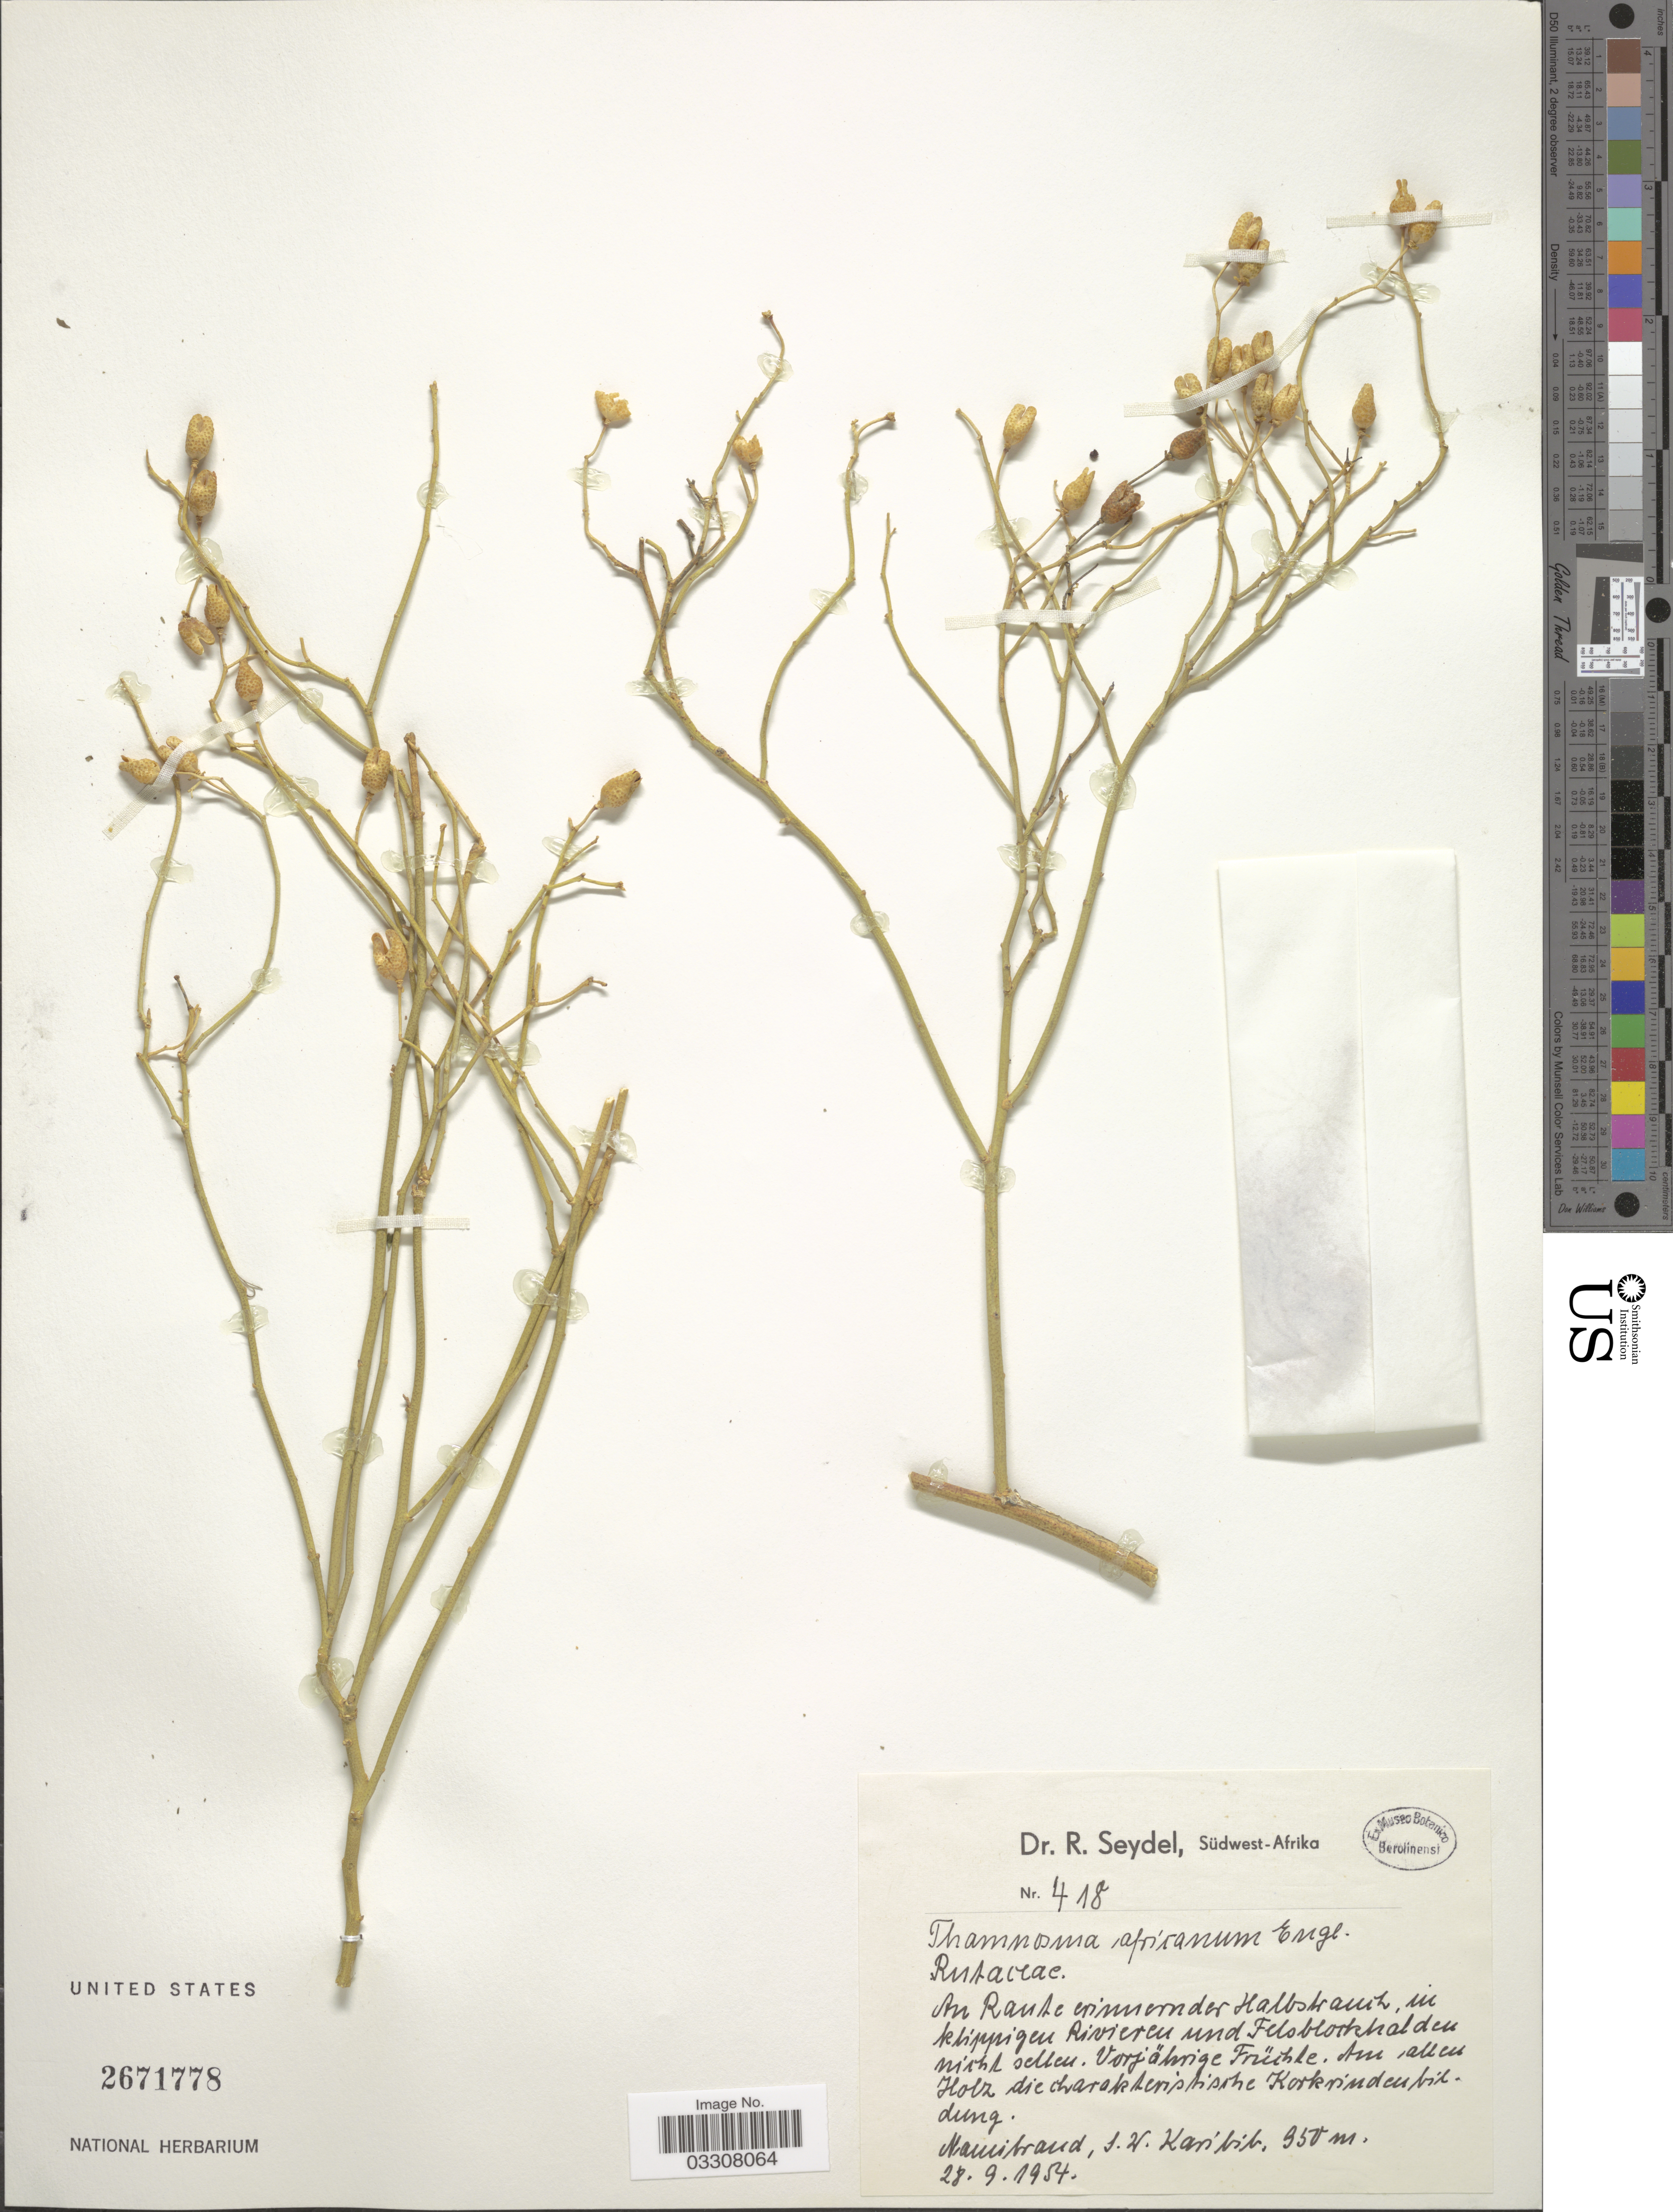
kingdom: Plantae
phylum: Tracheophyta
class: Magnoliopsida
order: Sapindales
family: Rutaceae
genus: Thamnosma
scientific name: Thamnosma africana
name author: Engl.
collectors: R. Seydel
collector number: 418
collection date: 1954-09-28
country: Namibia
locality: Südwest-Afrika. Namibrand, S. W. Karibib.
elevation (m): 950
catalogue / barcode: US 2671778